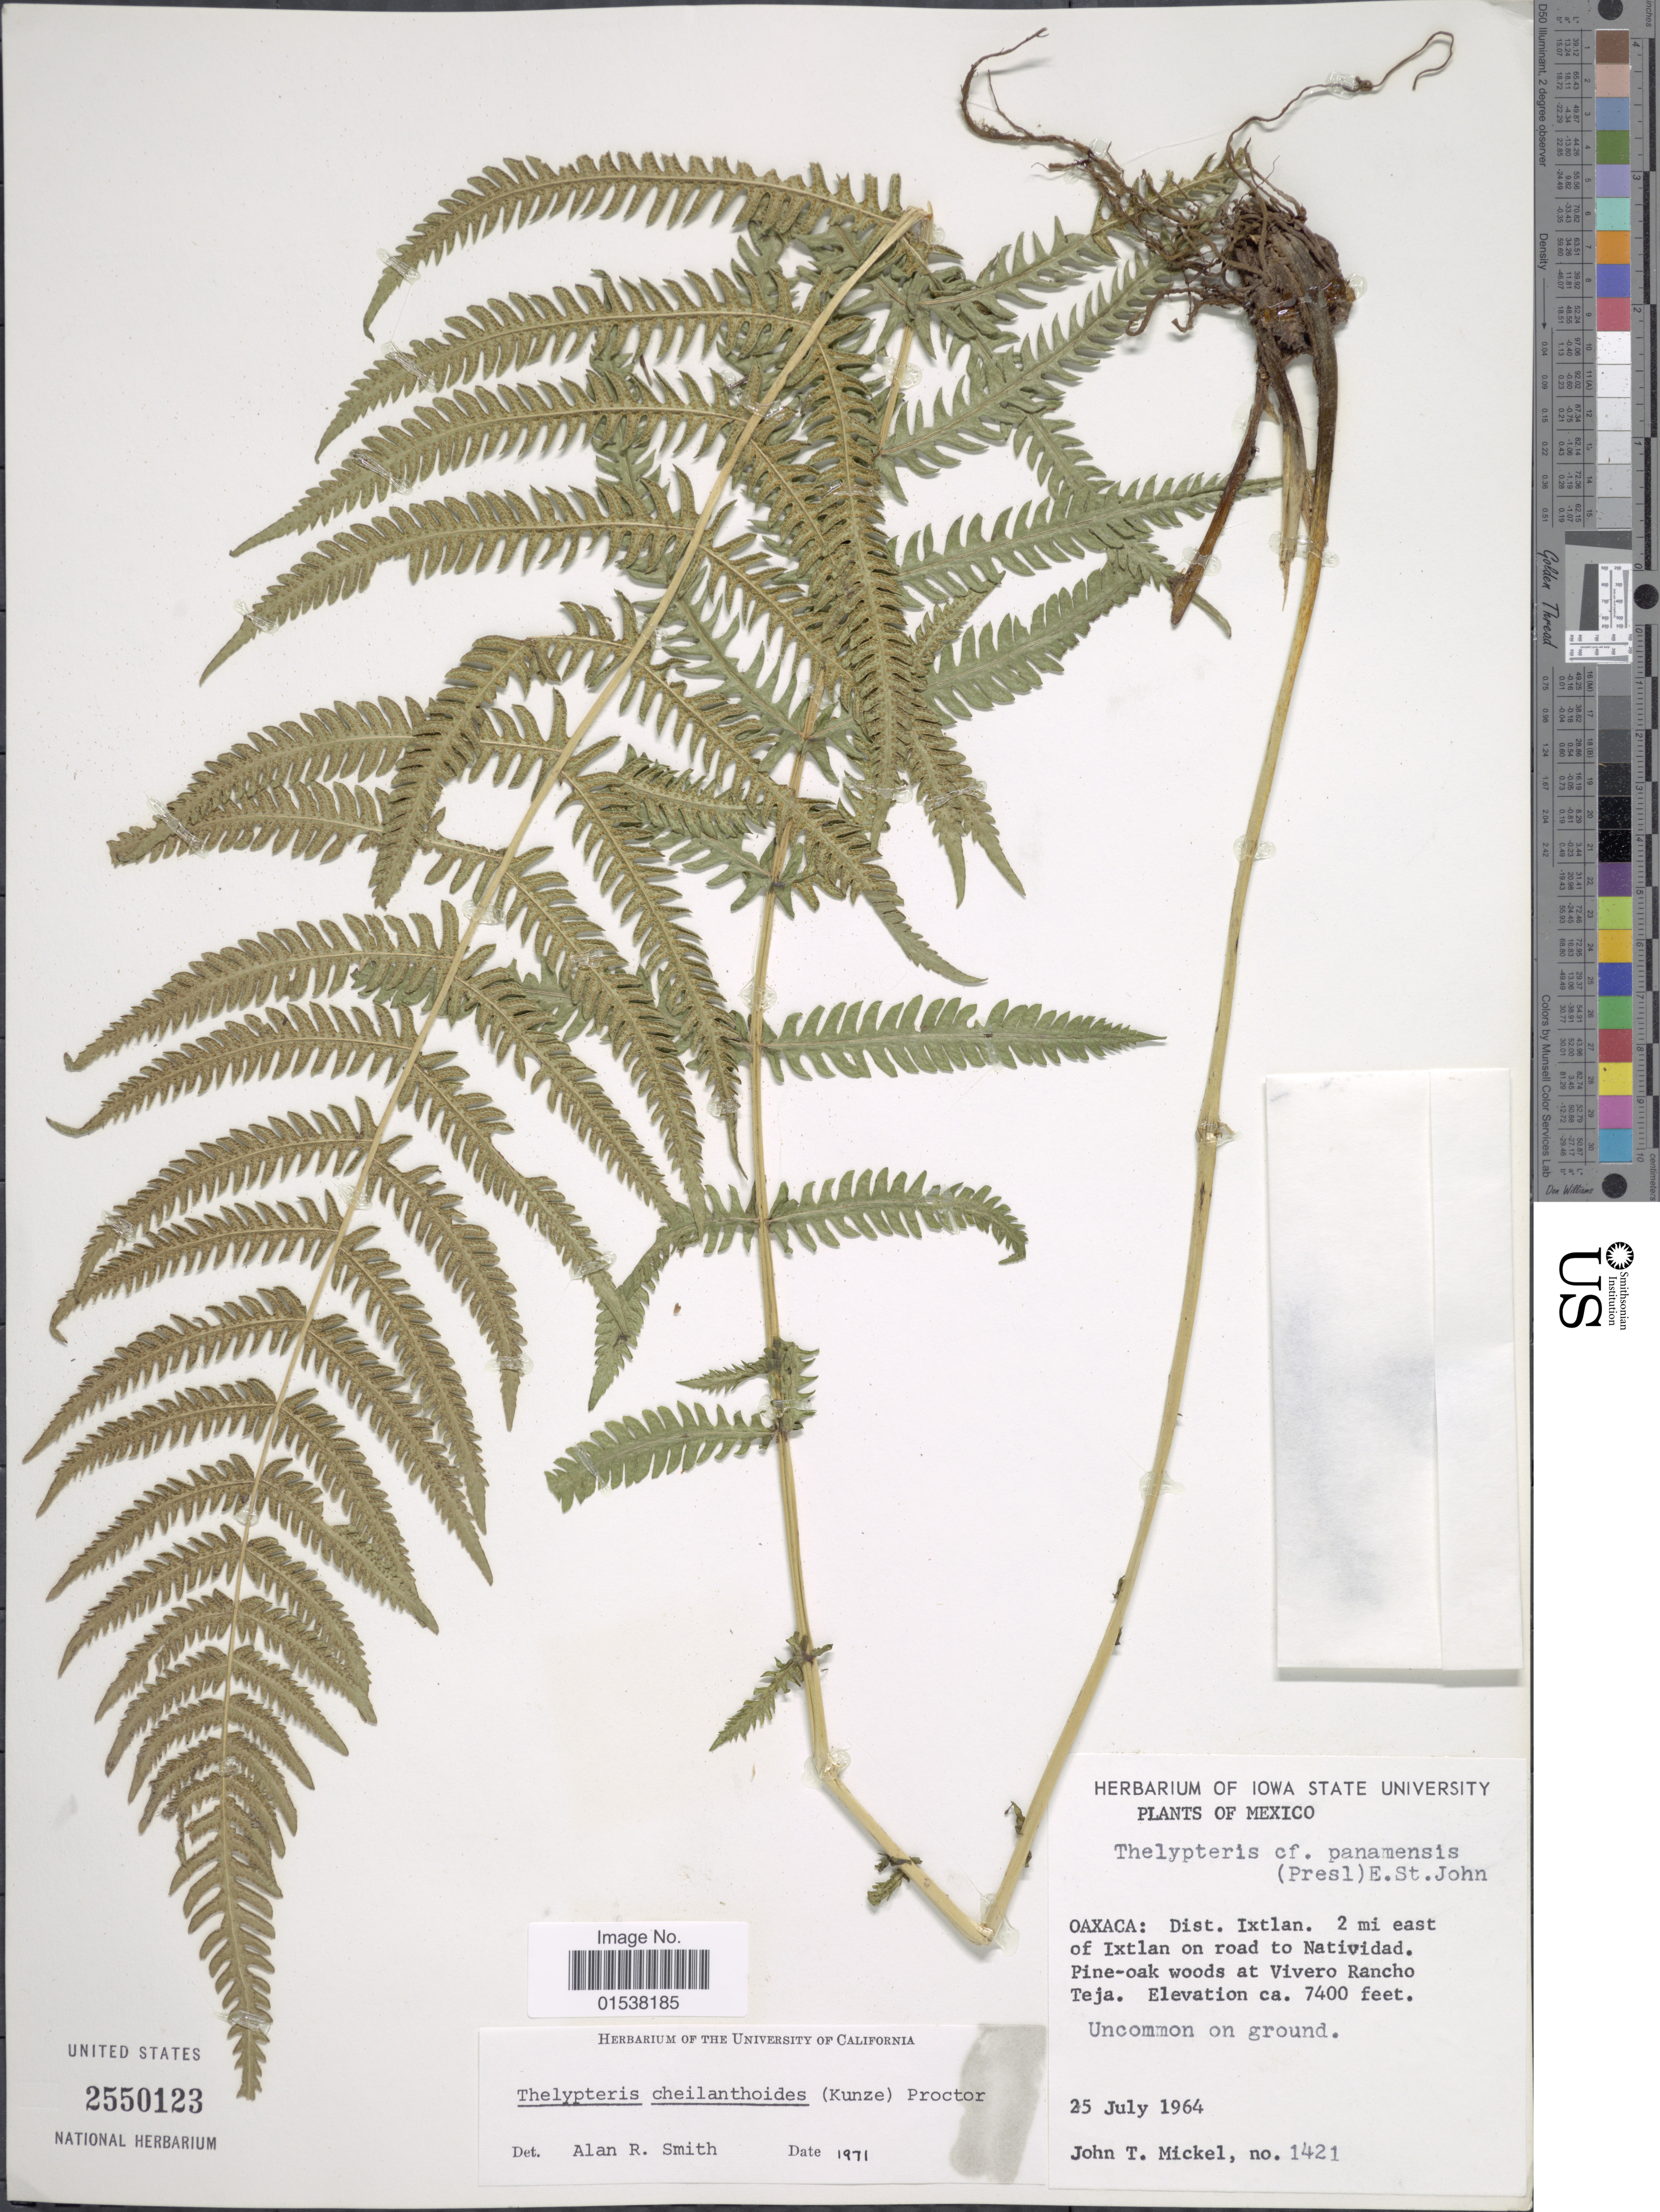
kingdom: Plantae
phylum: Tracheophyta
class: Polypodiopsida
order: Polypodiales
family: Thelypteridaceae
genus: Amauropelta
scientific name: Amauropelta cheilanthoides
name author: (Kunze) Á. Löve & D. Löve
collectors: J. T. Mickel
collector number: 1421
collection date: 1964-07-25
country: Mexico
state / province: Oaxaca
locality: Oaxaca: Dist. Ixtlan 2 mi. east of Ixtlan on road to Natividad, Pine-oak woods at Vivero Rancho Teja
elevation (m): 2256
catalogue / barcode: US 2550123